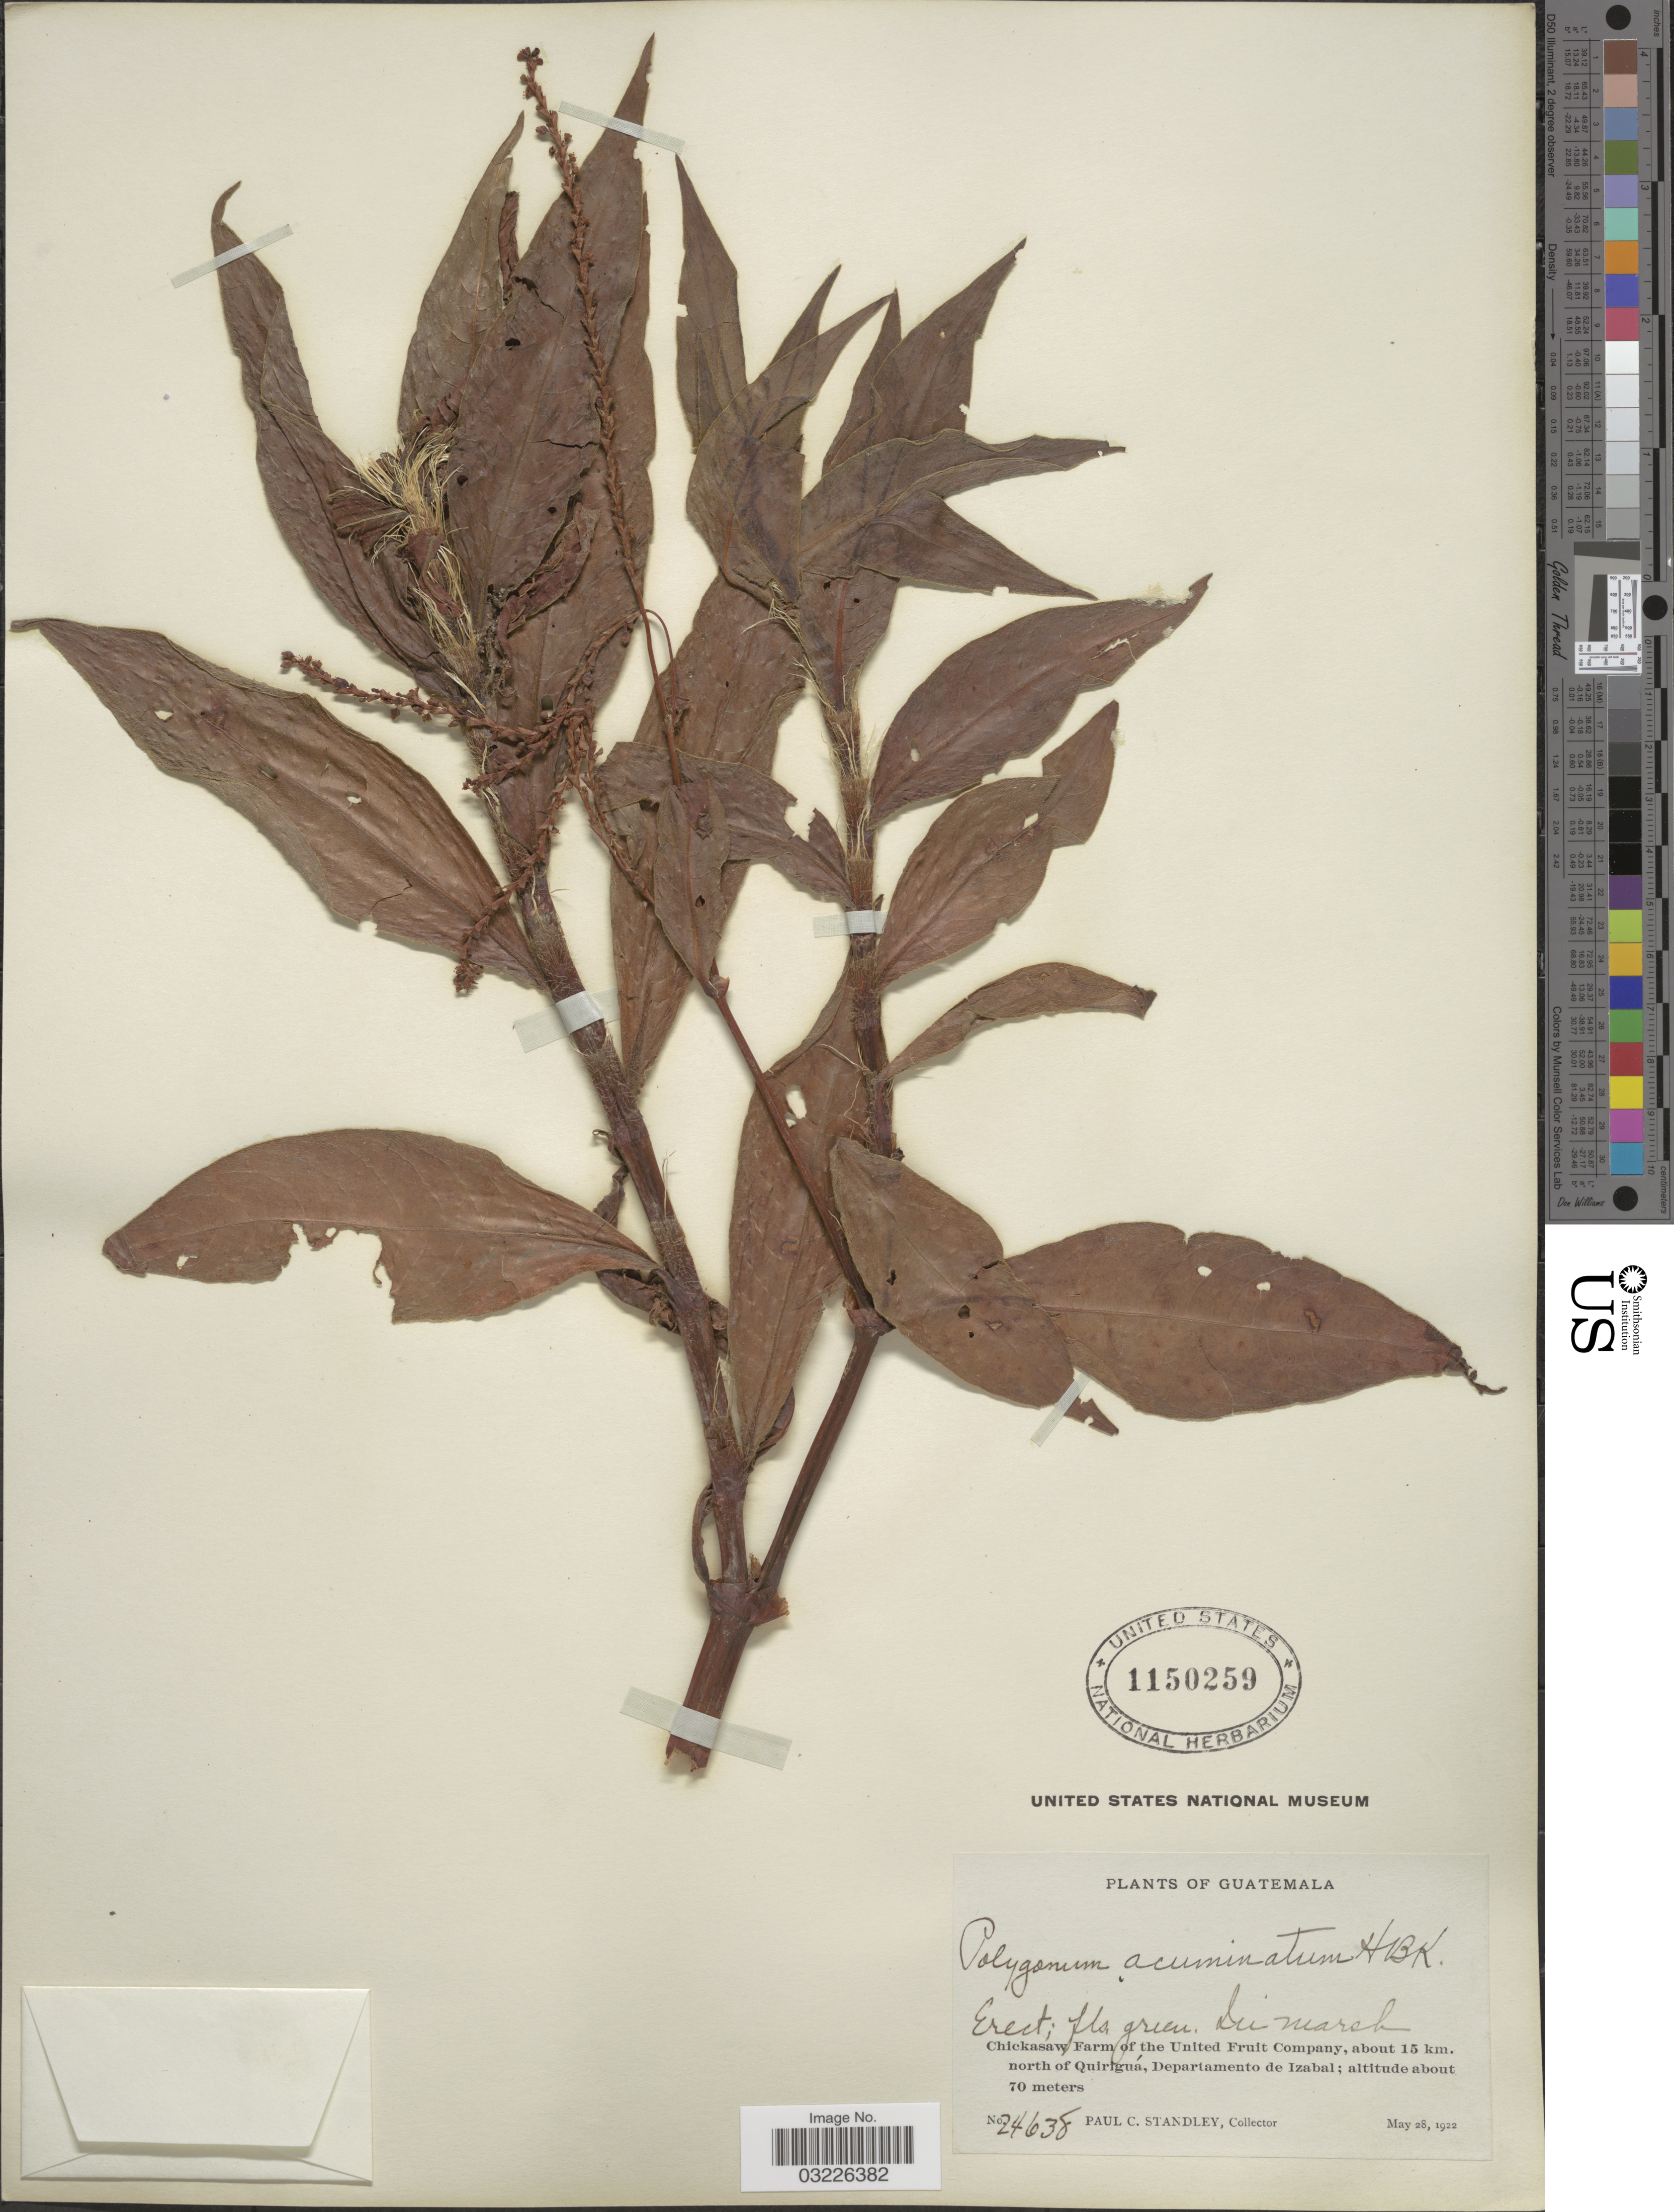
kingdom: Plantae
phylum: Tracheophyta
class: Magnoliopsida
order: Caryophyllales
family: Polygonaceae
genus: Polygonum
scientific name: Polygonum acuminatum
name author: Kunth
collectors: P. C. Standley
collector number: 24638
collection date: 1922-05-28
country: Guatemala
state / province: Izabal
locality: Chickasaw Farm of the United Fruit Company, about 15 km. north of Quiriguá, Departamento de Izabal.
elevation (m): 70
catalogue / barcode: US 1150259